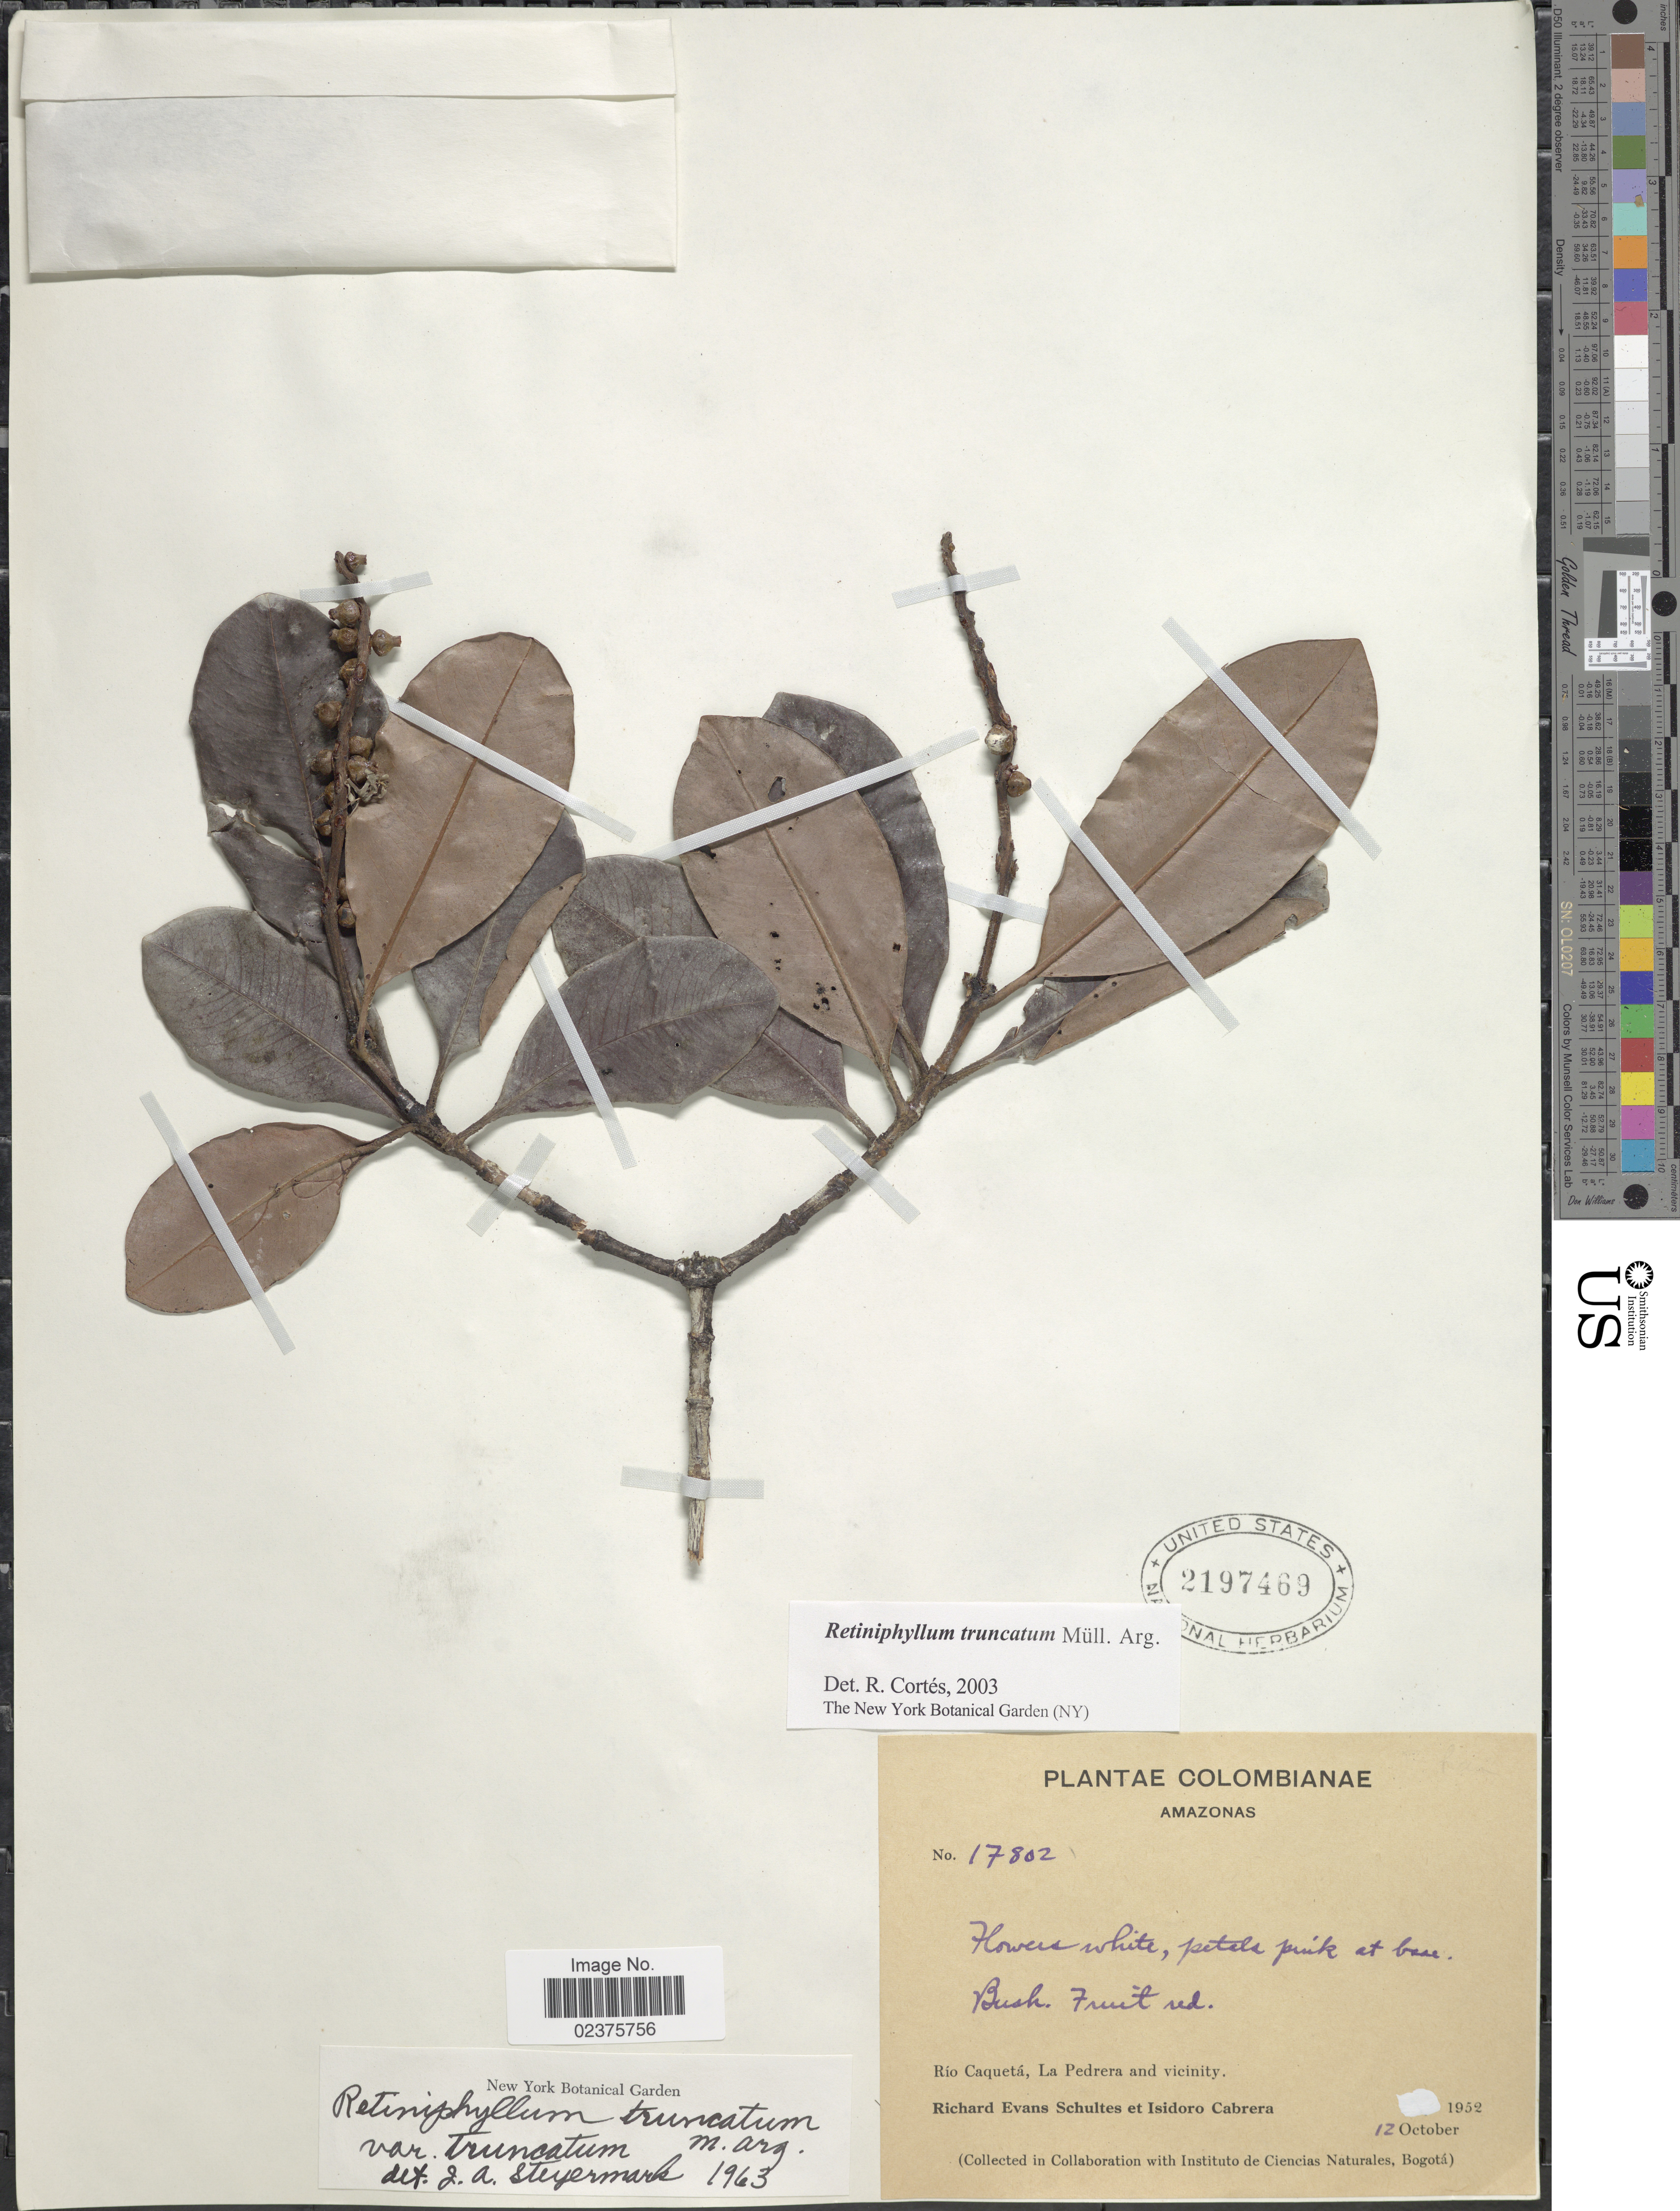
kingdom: Plantae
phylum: Tracheophyta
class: Magnoliopsida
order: Gentianales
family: Rubiaceae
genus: Retiniphyllum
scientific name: Retiniphyllum truncatum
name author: Müll. Arg.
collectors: R. E. Schultes & I. Cabrera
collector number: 17802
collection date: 1952-10-12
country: Colombia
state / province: Amazônas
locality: Rio Caqueta, La Padrera and vicinity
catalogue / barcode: US 2197469